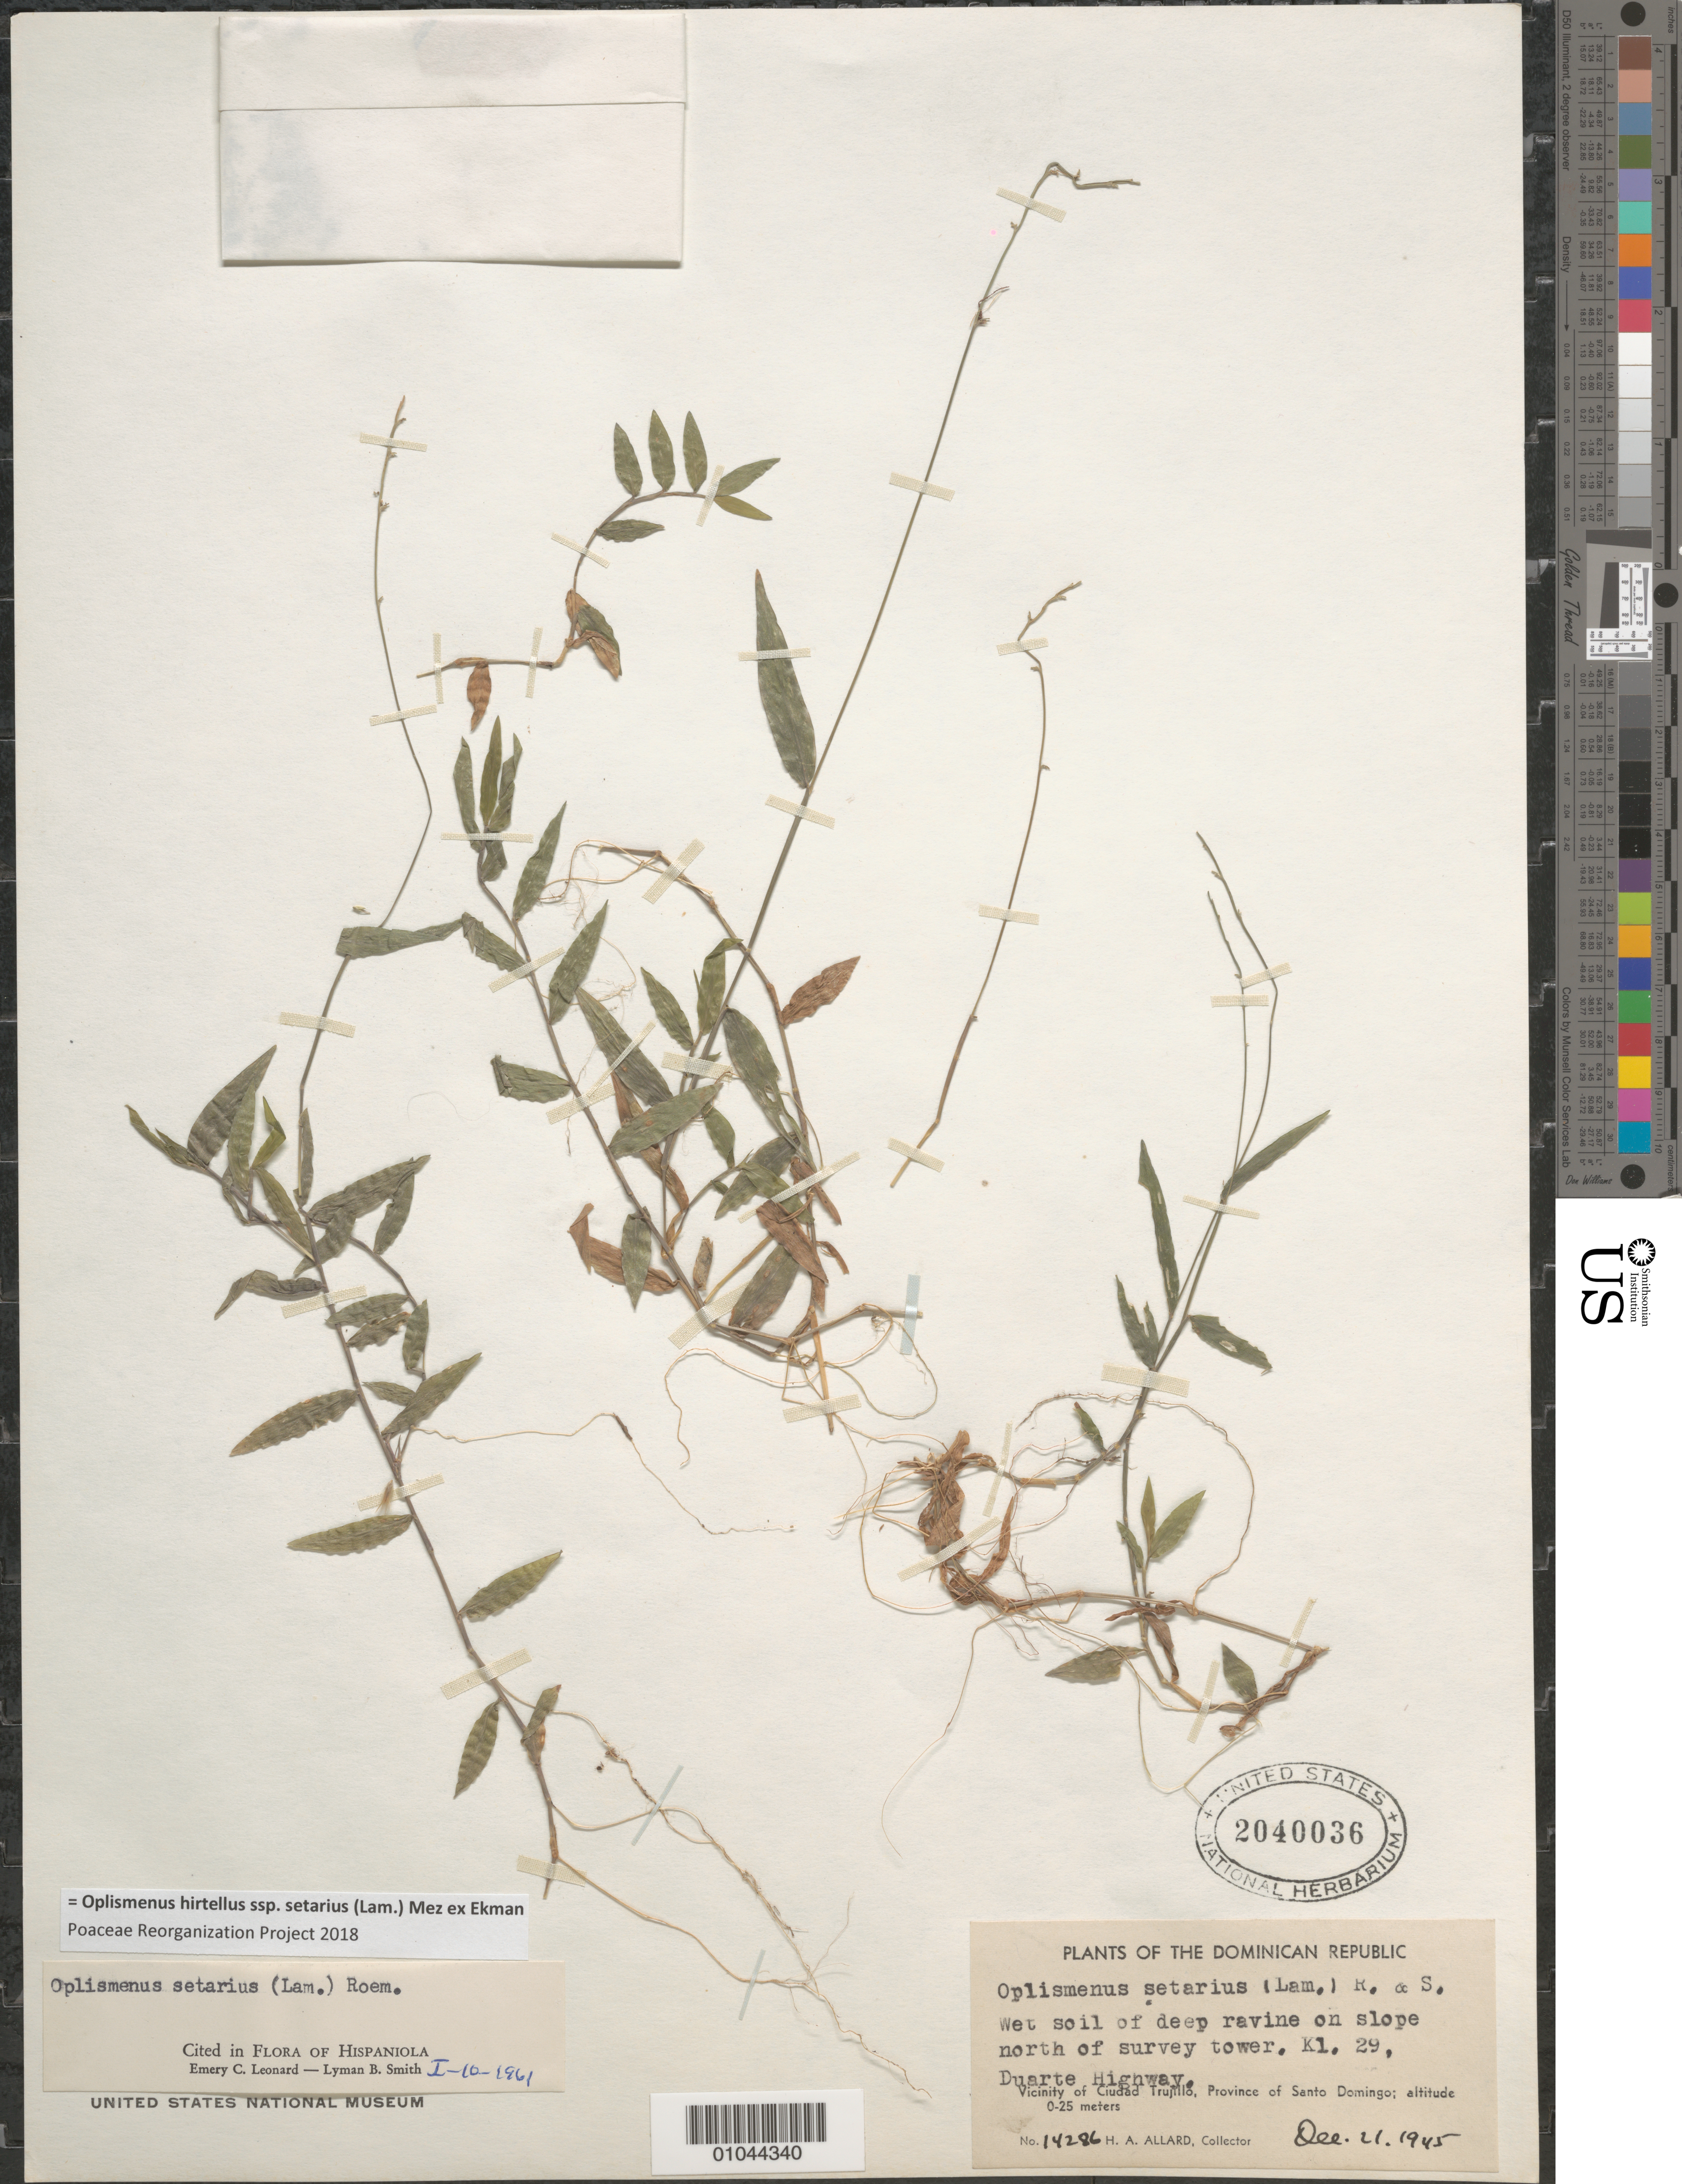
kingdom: Plantae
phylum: Tracheophyta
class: Liliopsida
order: Poales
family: Poaceae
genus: Oplismenus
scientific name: Oplismenus hirtellus subsp. setarius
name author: (Lam.) Mez ex Ekman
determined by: Poaceae Reorganization Project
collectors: H. A. Allard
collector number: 14286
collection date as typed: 21 Dec 1945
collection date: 1945-12-21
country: Dominican Republic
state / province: La Vega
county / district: Santo Domingo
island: Hispaniola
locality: Vicinity of Ciudad Trujilo, (Santo Domingo)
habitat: wet soil of deep ravine on slope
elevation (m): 0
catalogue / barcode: US 2040036